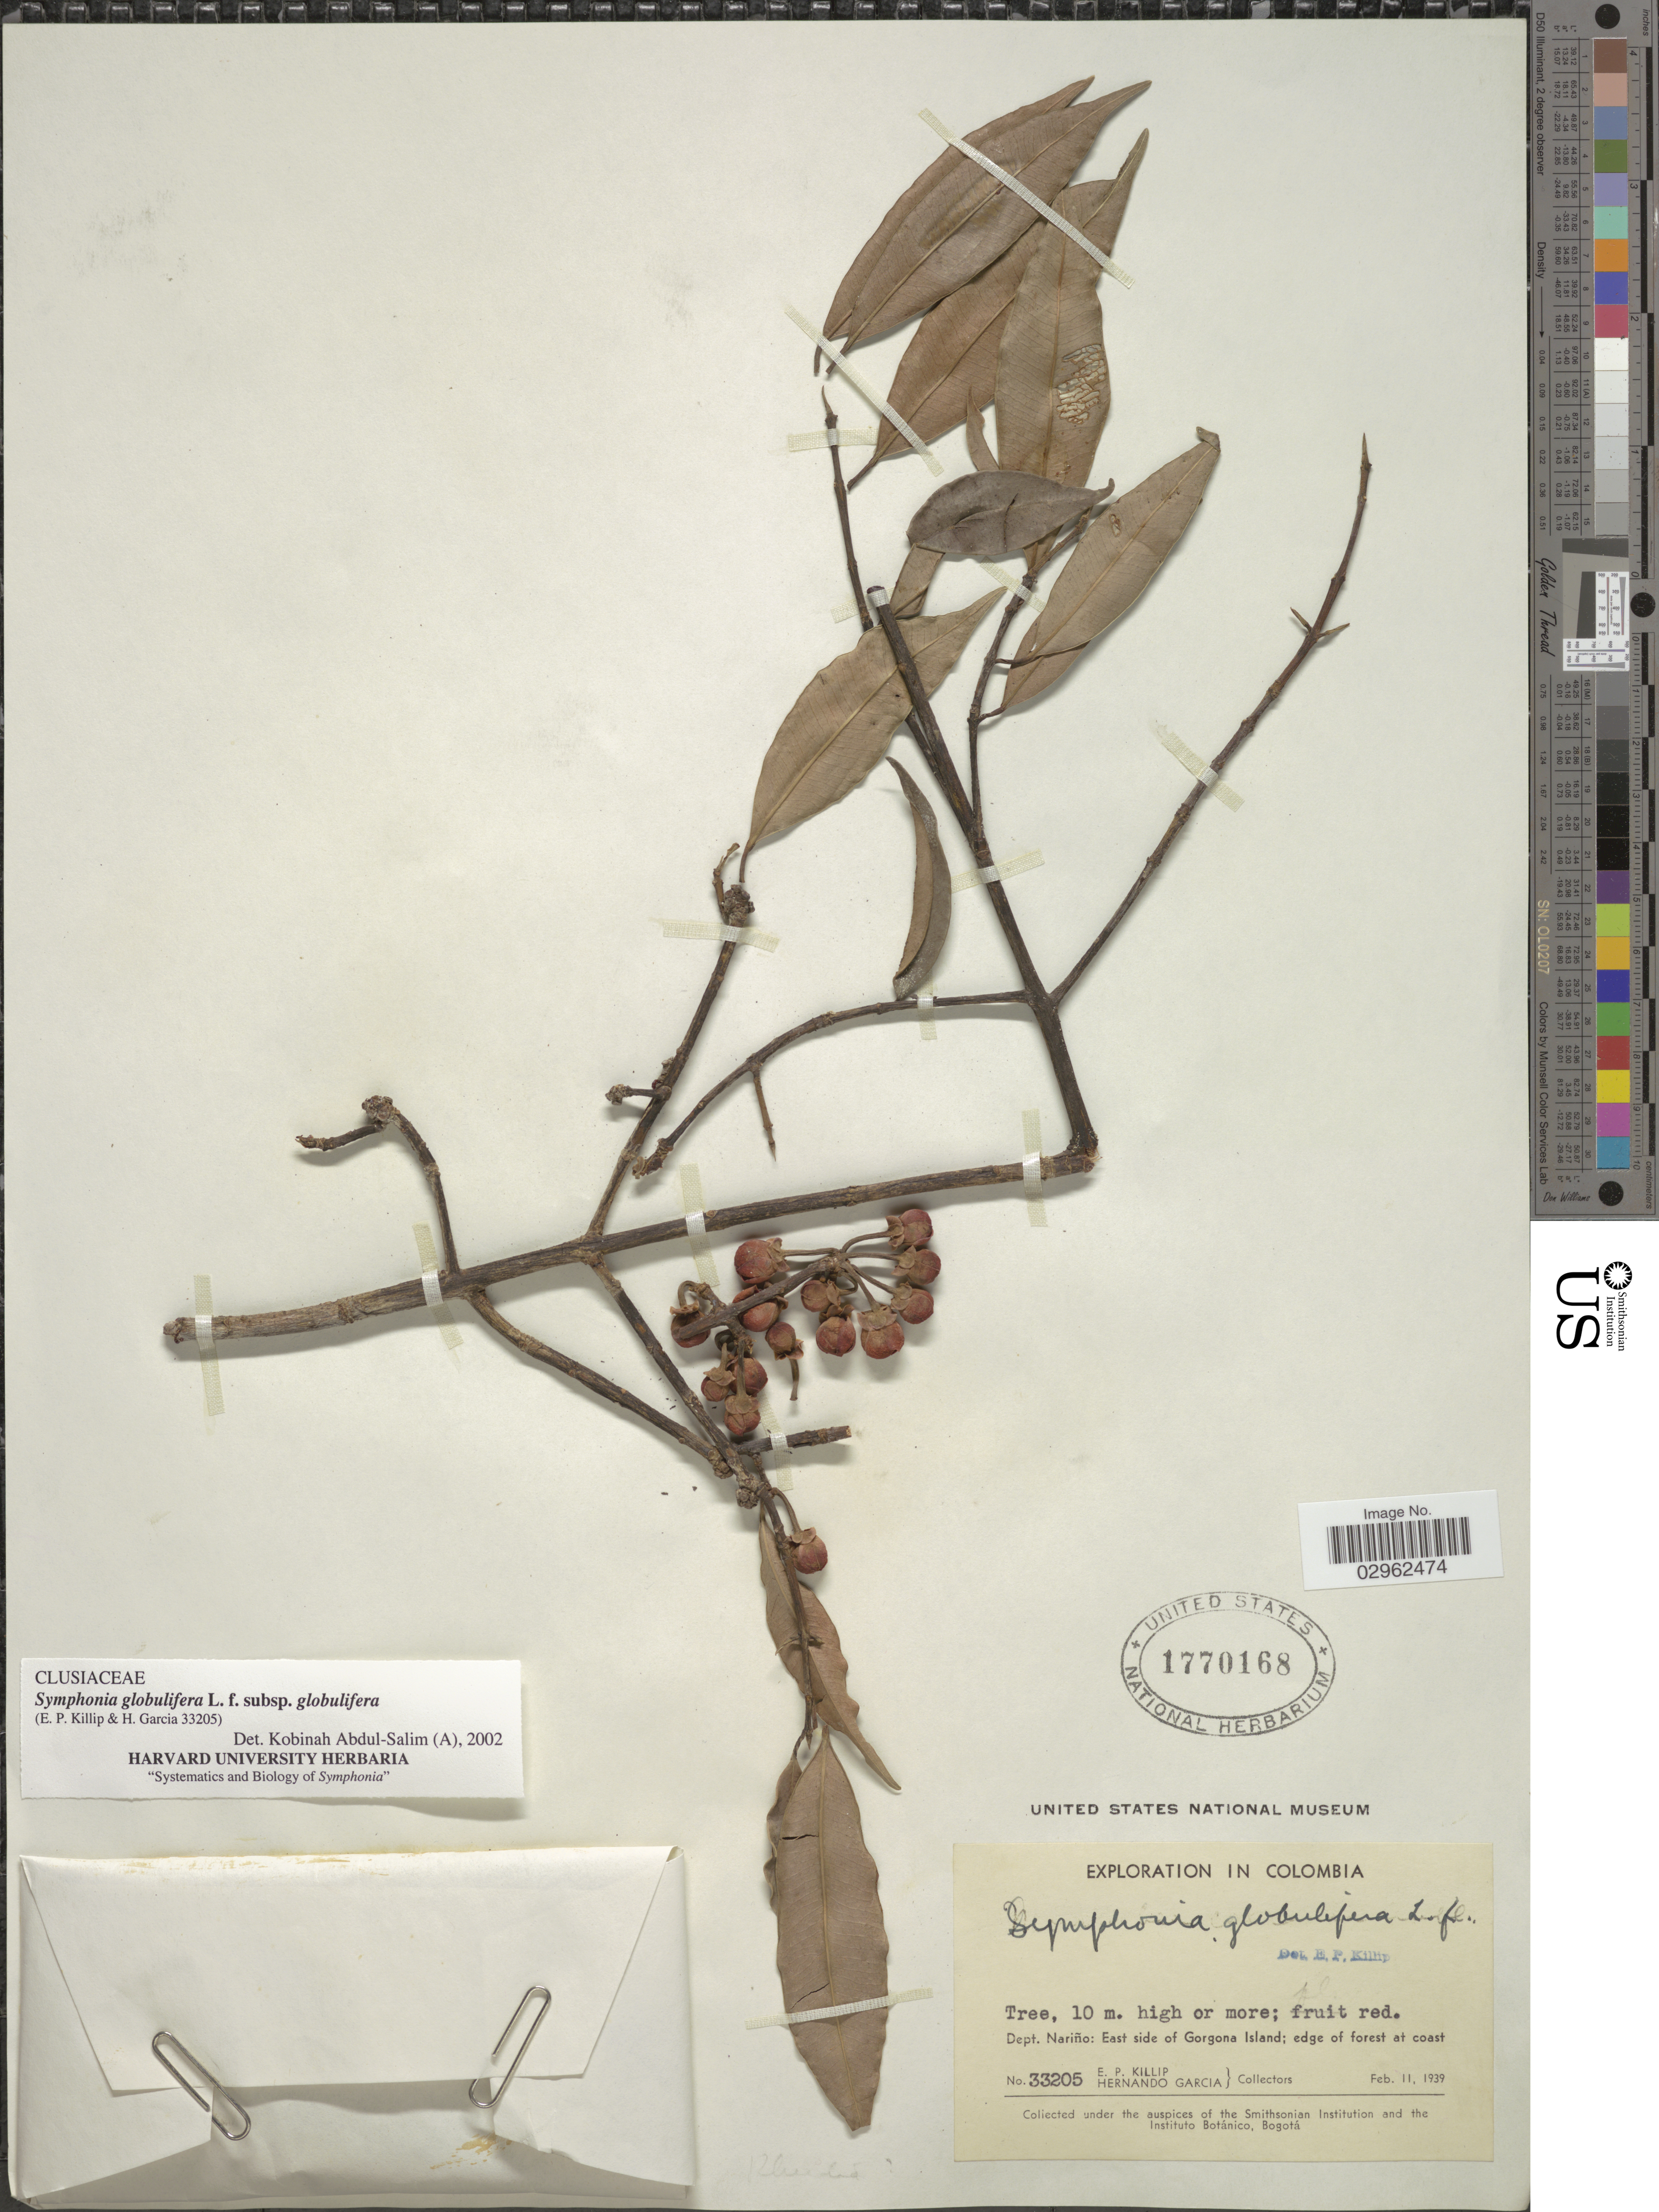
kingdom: Plantae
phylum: Tracheophyta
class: Magnoliopsida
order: Malpighiales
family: Clusiaceae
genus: Symphonia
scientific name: Symphonia globulifera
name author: L. f.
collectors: E. P. Killip & H. Garcia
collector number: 33205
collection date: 1939-02-11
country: Colombia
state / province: Nariño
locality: Dept. Nariño: East side of Gorgona Island; edge of forest at coast.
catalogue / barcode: US 1770168